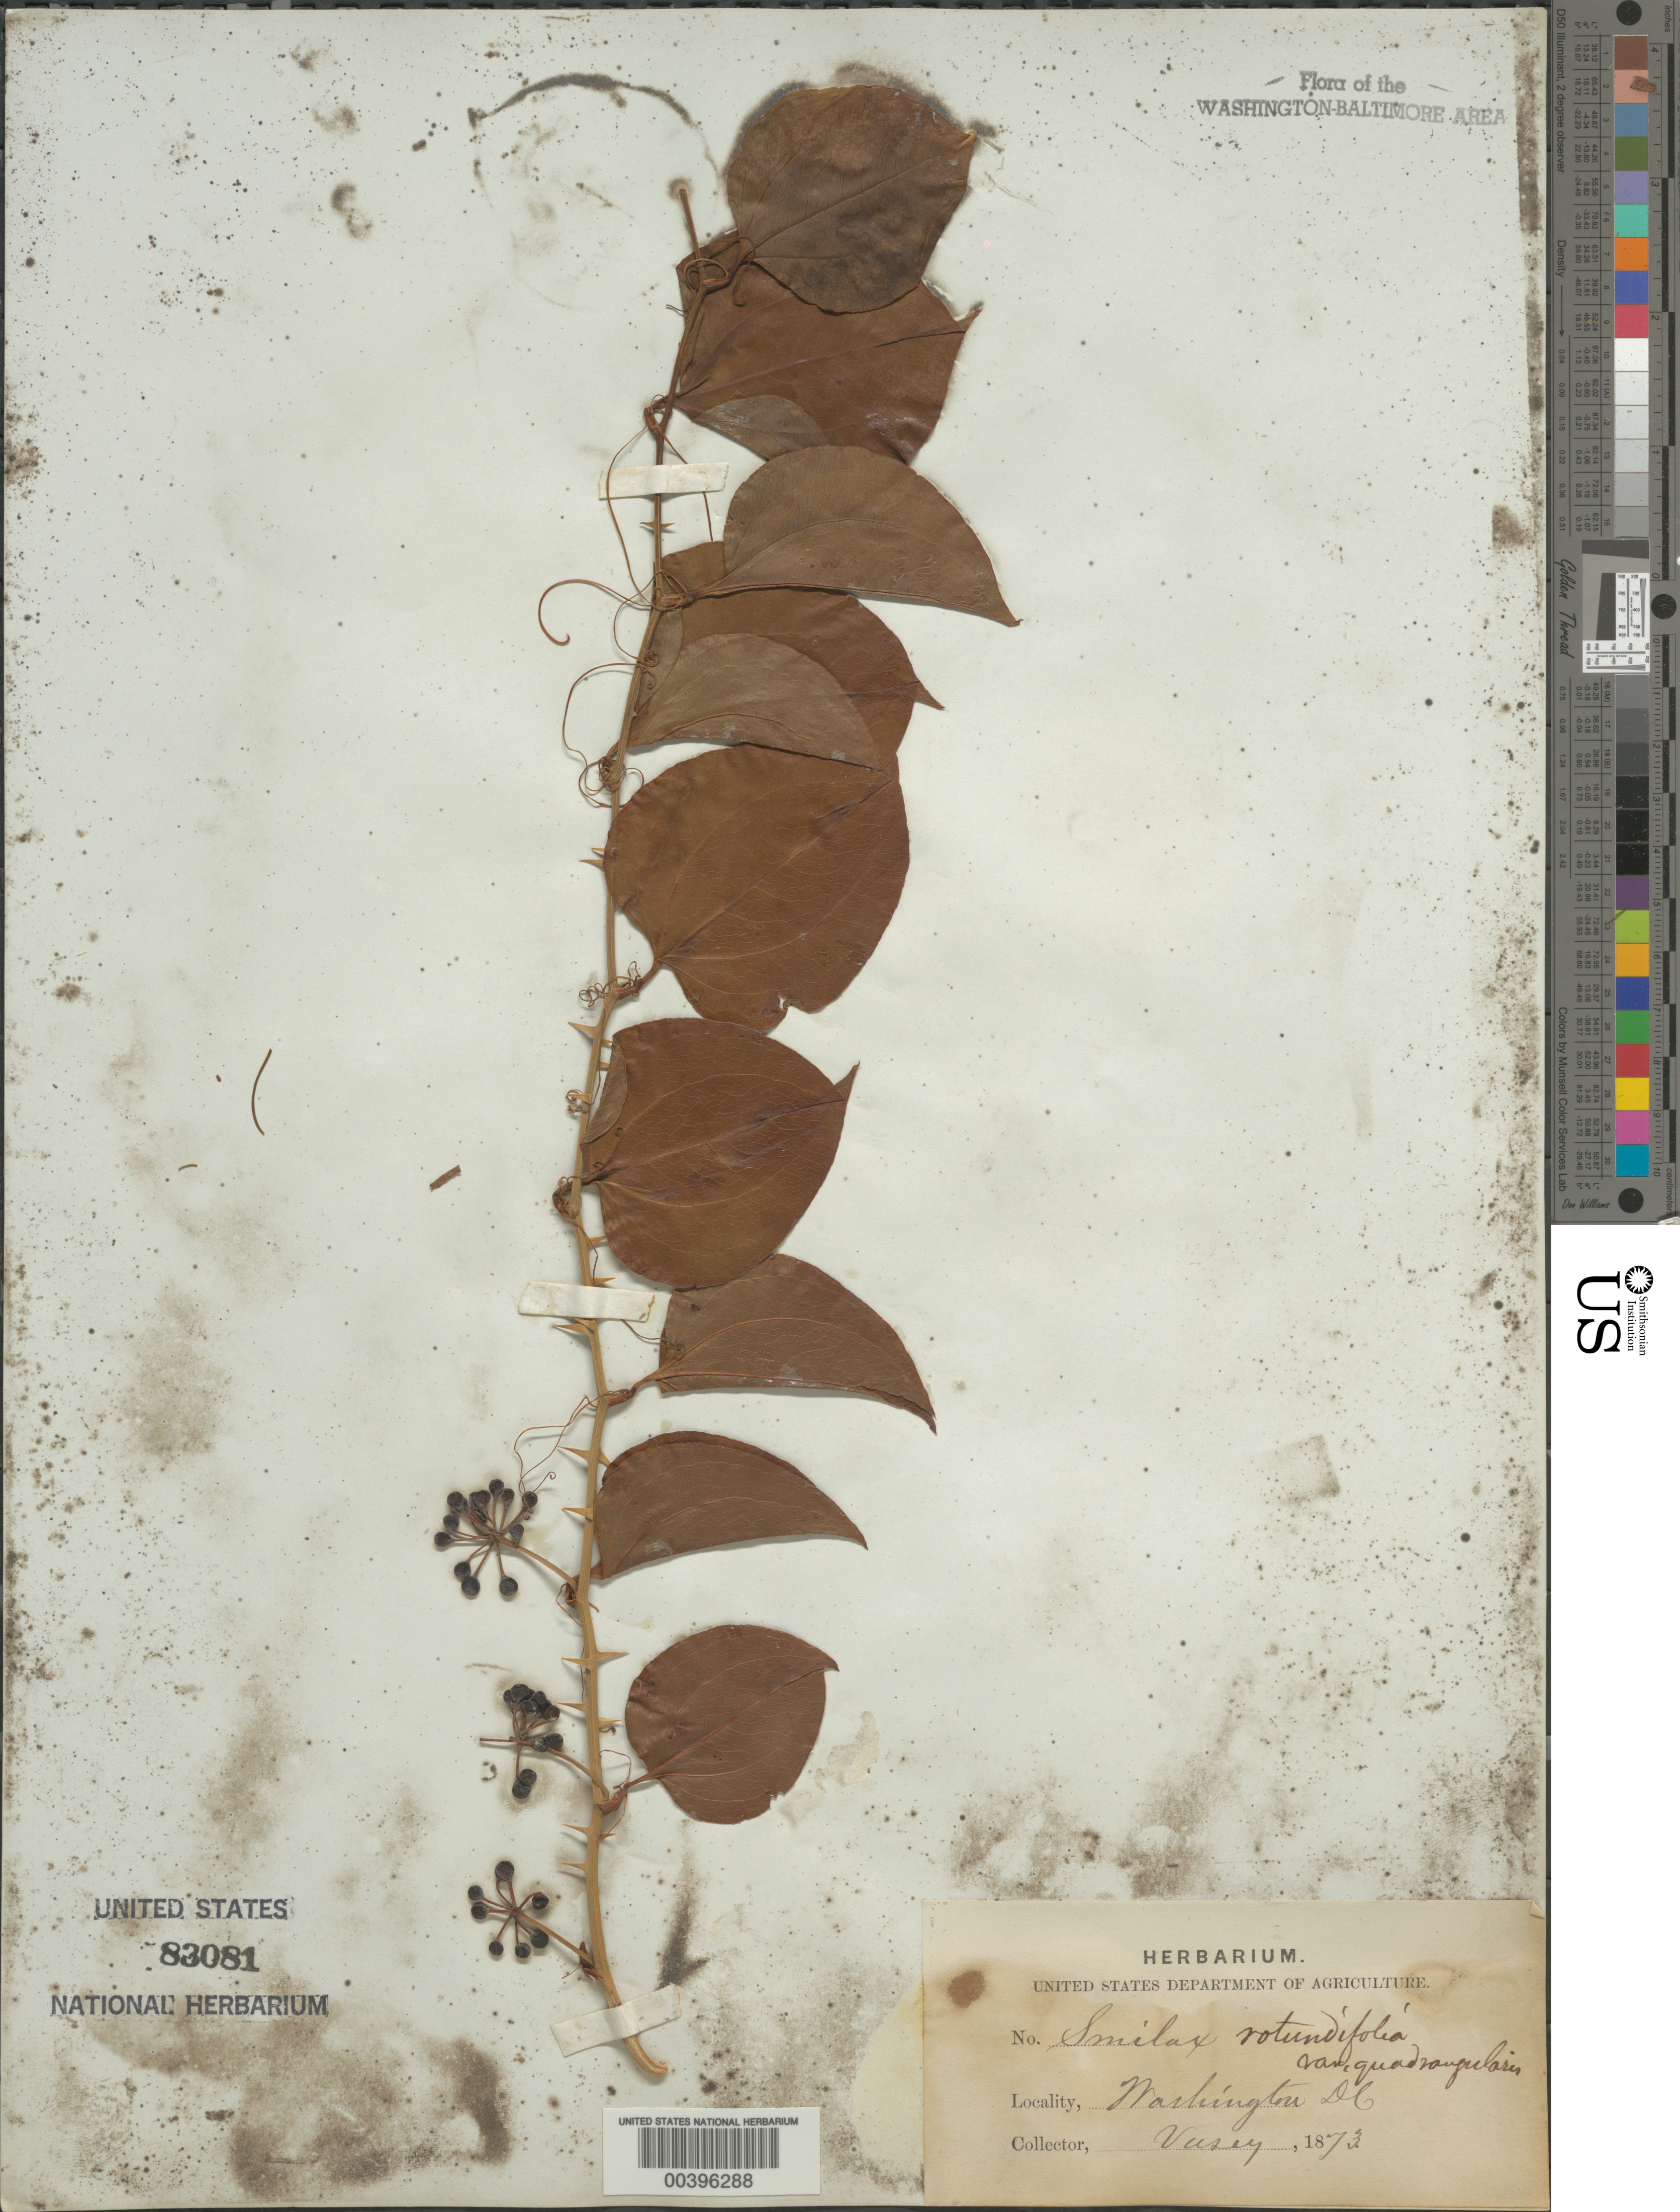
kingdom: Plantae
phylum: Tracheophyta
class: Liliopsida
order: Liliales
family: Smilacaceae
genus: Smilax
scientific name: Smilax rotundifolia var. quadrangularis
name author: (Muhl. ex Willd.) Alph. Wood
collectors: G. Vasey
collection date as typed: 1873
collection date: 1873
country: United States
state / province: District of Columbia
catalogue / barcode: US 83081